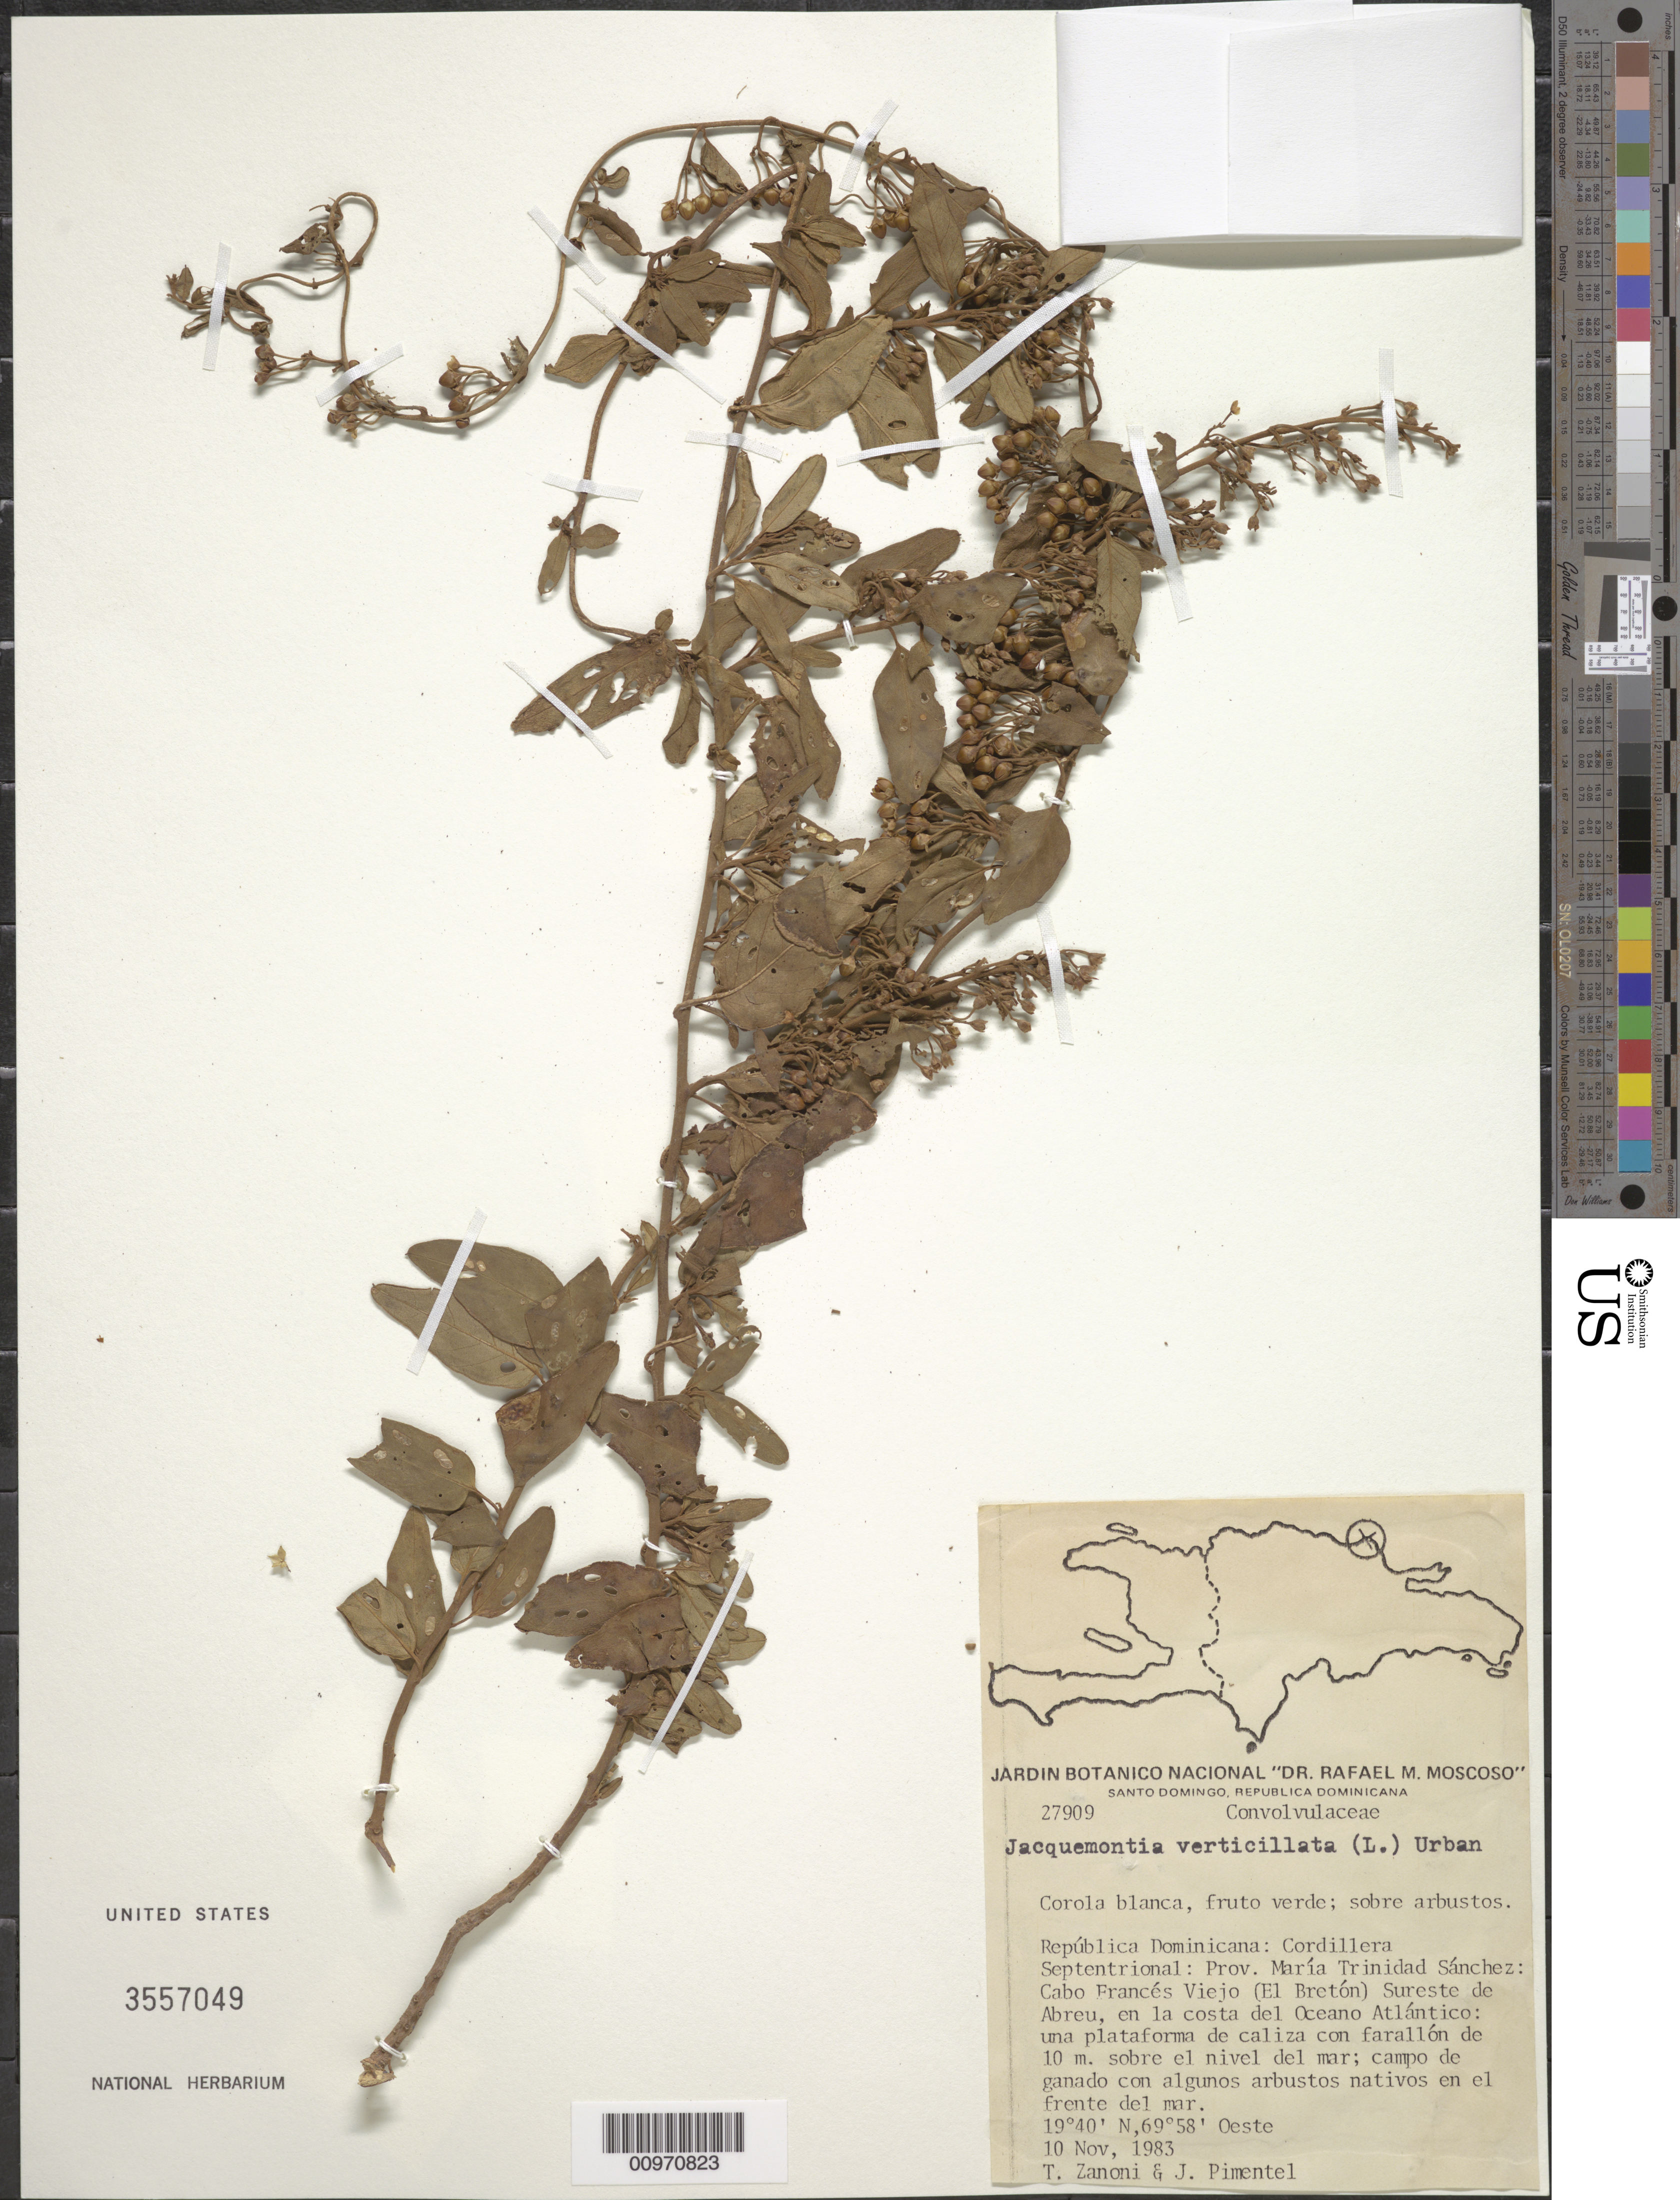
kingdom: Plantae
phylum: Tracheophyta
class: Magnoliopsida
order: Solanales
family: Convolvulaceae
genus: Jacquemontia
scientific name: Jacquemontia verticillata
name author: (L.) Urb.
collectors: T. A. Zanoni & J. Pimentel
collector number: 27909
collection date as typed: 10 Nov 1983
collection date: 1983-11-10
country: Dominican Republic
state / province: María Trinidad Sánchez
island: Hispaniola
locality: Cordillera Septrional, Cabo Francés Viejo (El Bretón), sureste de Abreu, en la costa del Oceano Atlántico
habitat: Una plataforma de caliza con farallón de 10 m sobre del nivel del mar; campo de granado con algunos arbustos nativos en el frente del mar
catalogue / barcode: US 3557049